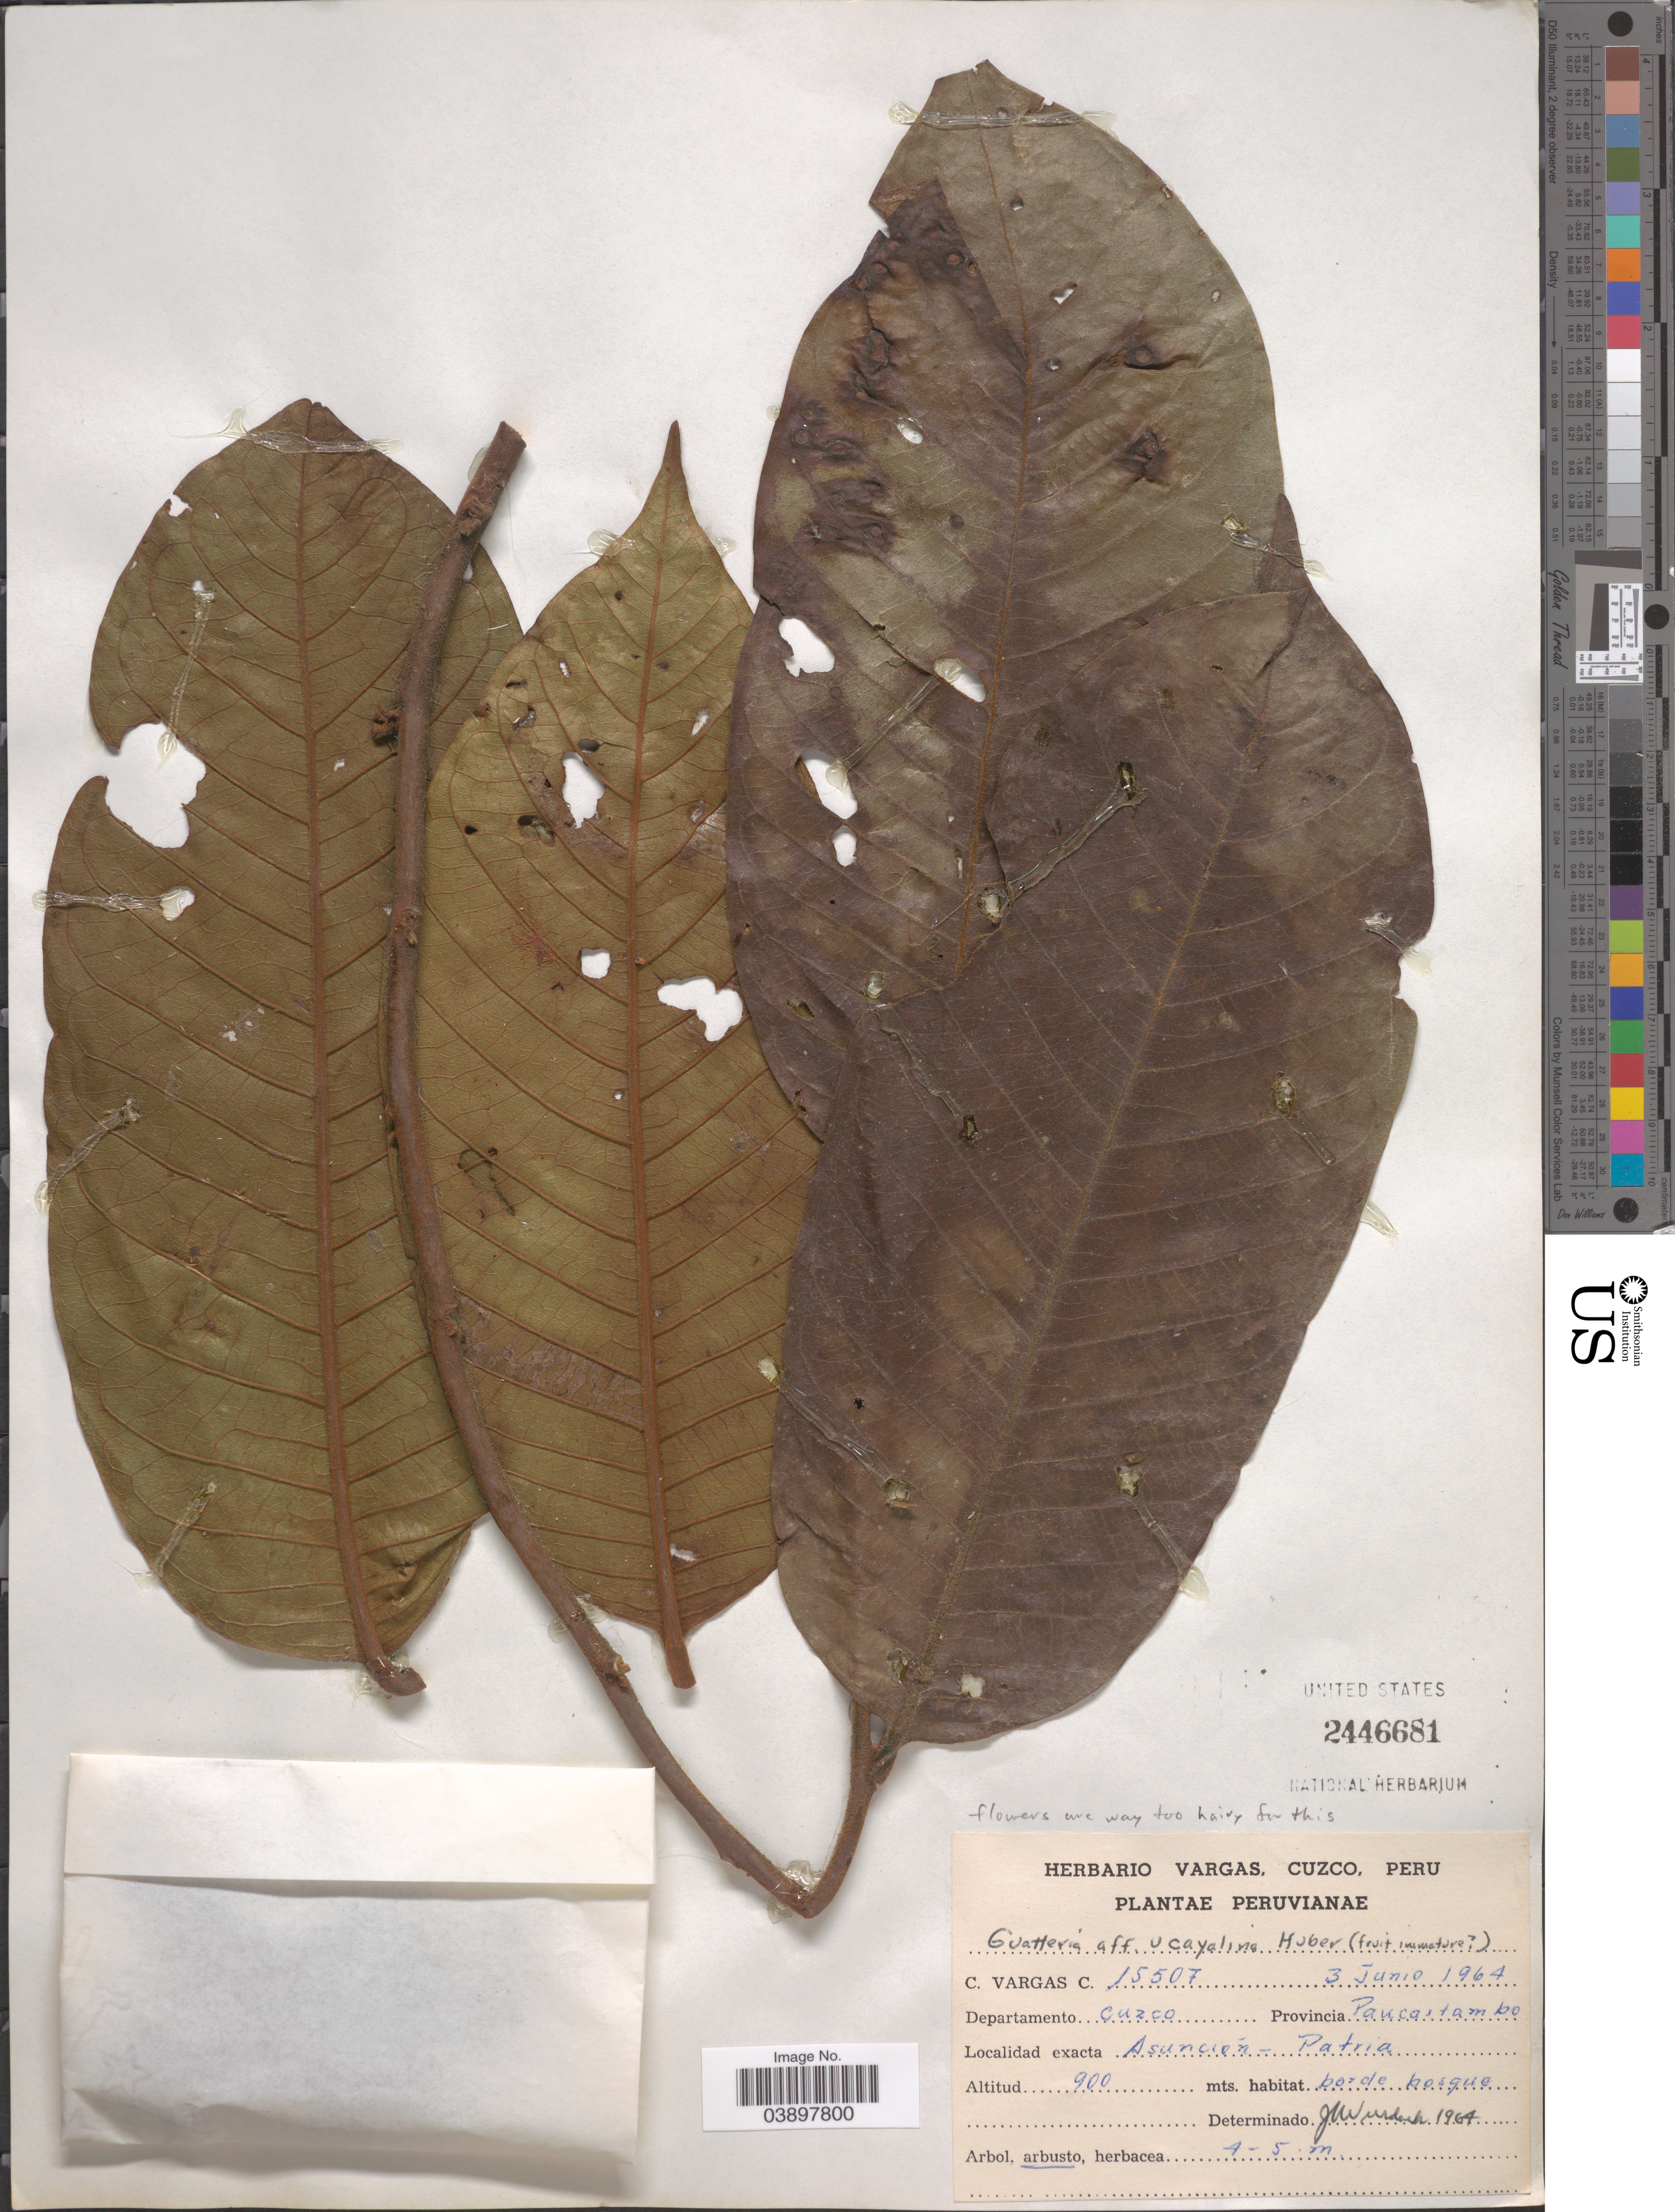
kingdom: Plantae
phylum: Tracheophyta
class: Magnoliopsida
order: Magnoliales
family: Annonaceae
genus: Guatteria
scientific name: Guatteria ucayalina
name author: Huber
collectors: C. Vargas Calderón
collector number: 15507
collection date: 1964-06-03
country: Peru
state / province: Cusco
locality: Departamento Cuzco Provincia Pancaitambo. Asunción-Patria.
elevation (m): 900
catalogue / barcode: US 2446681